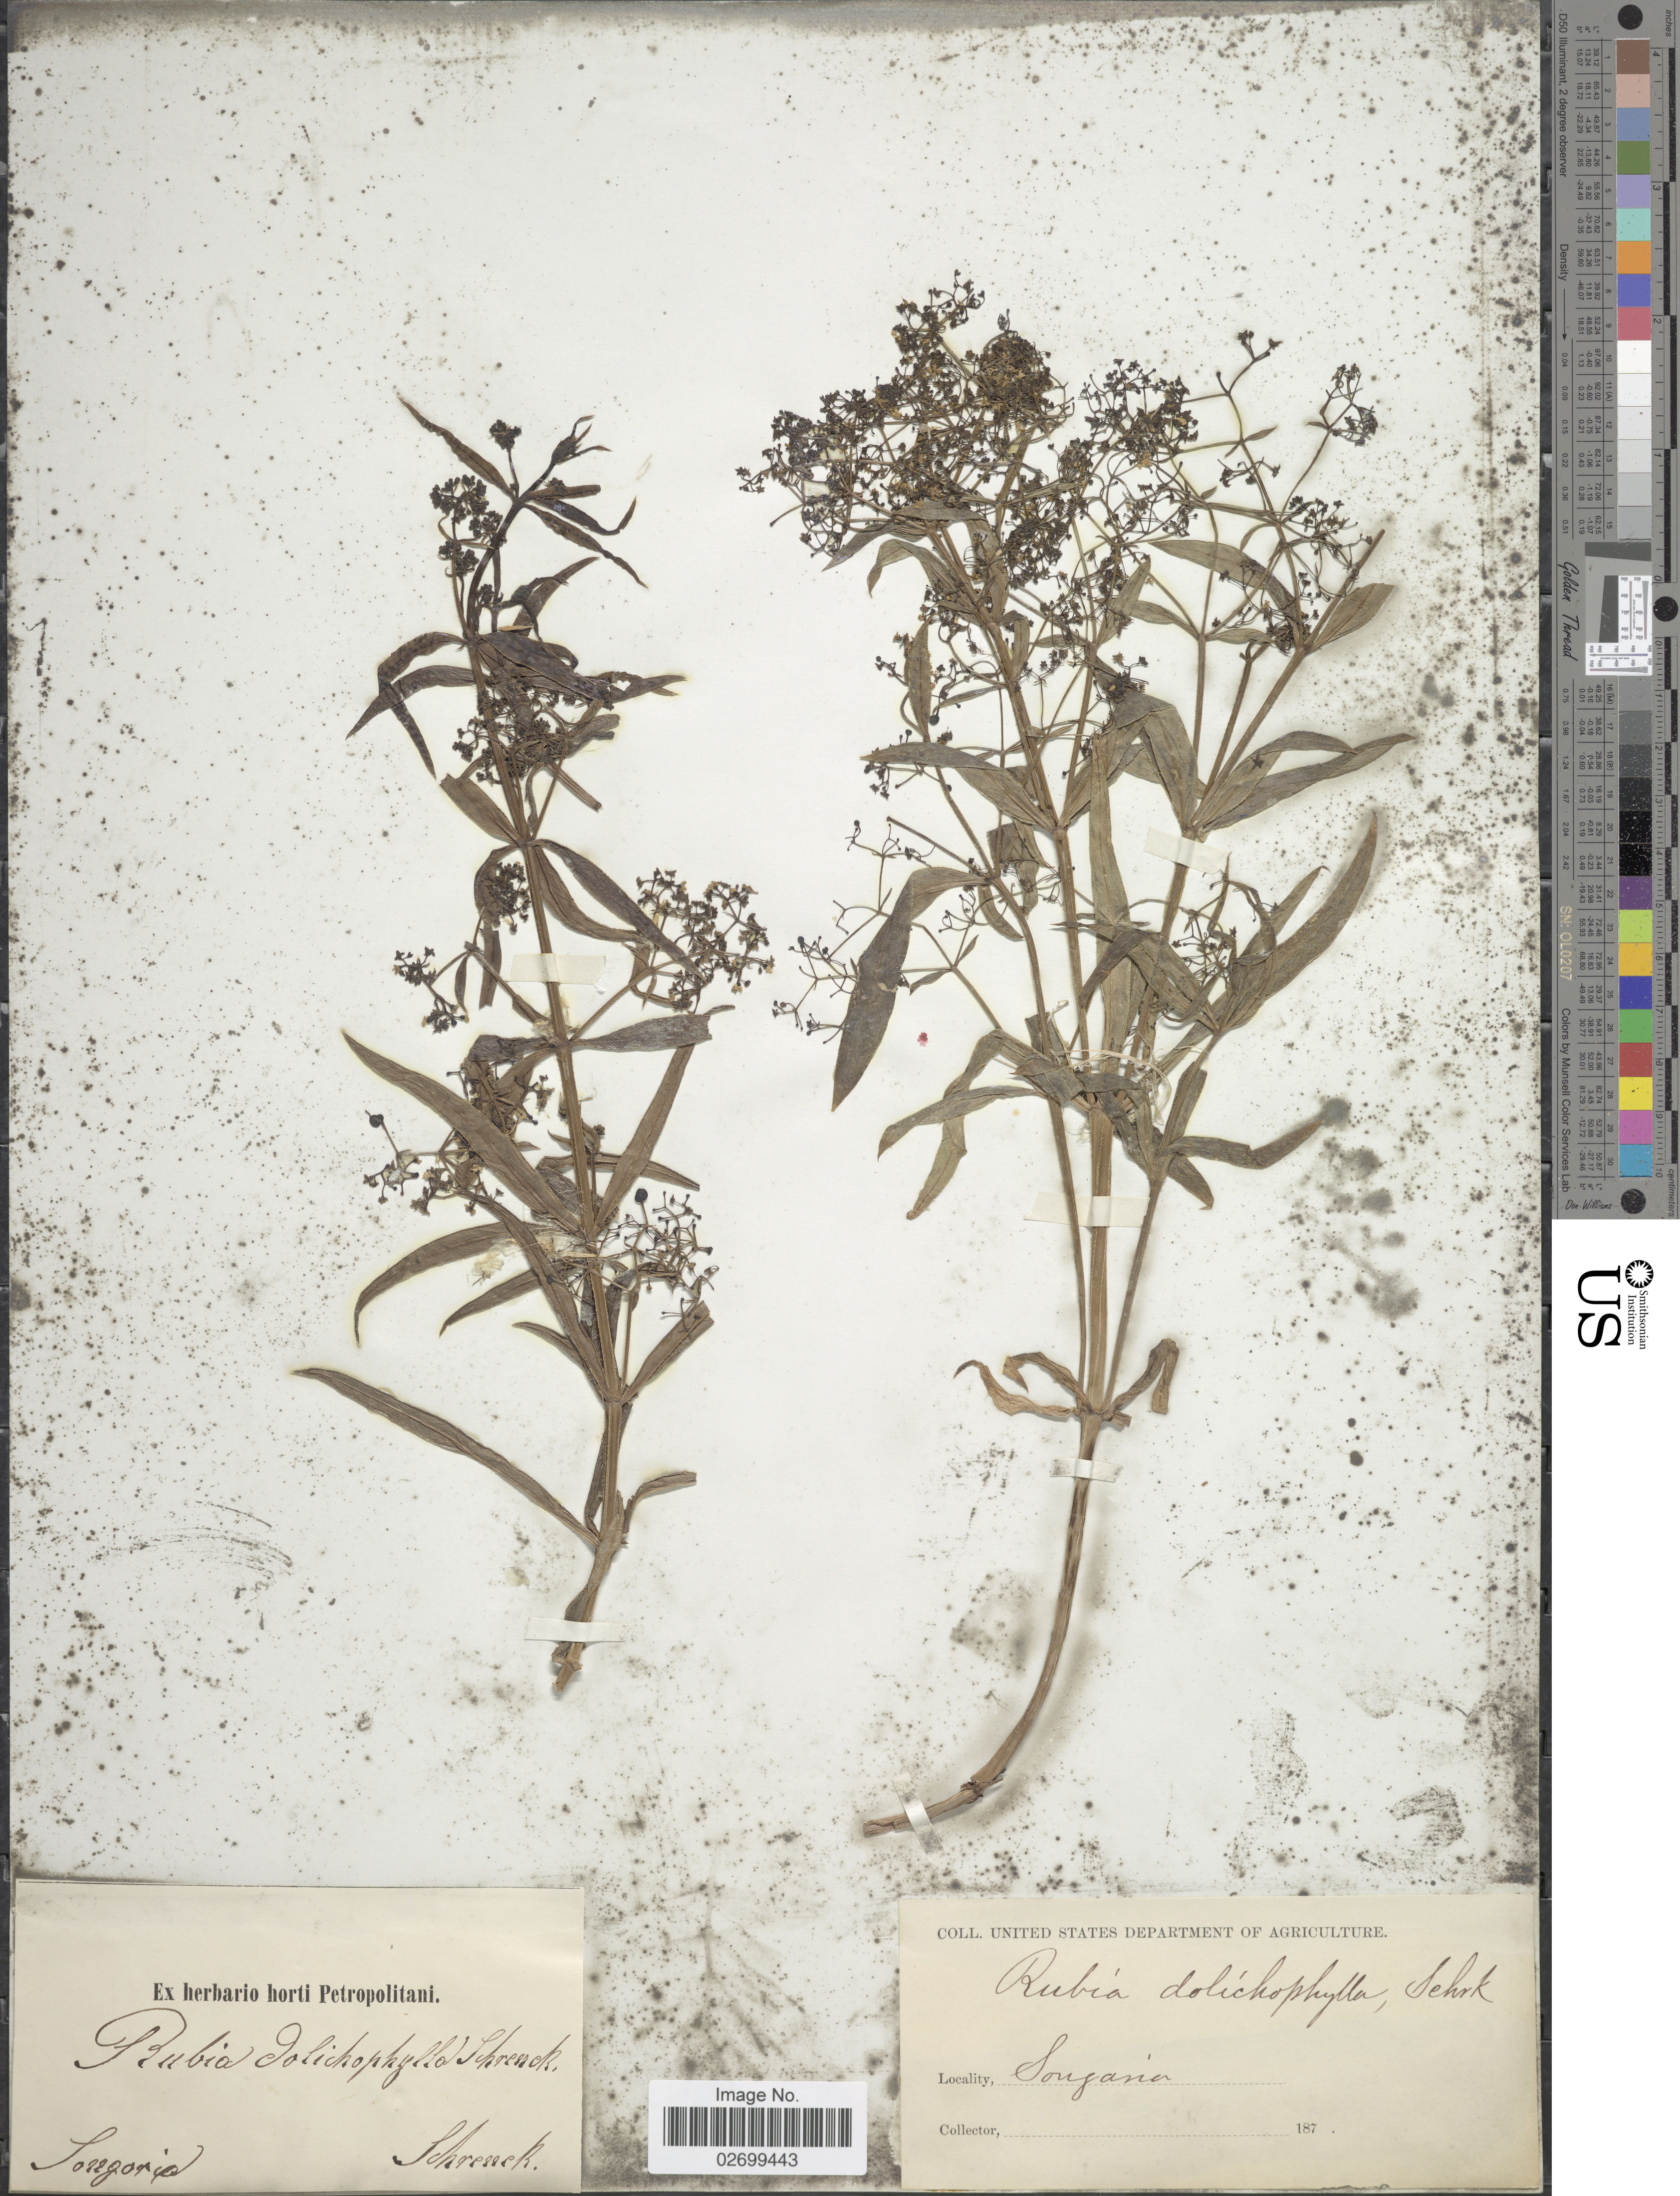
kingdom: Plantae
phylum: Tracheophyta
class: Magnoliopsida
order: Gentianales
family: Rubiaceae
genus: Rubia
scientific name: Rubia dolichophylla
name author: Schrenk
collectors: -- Schrenck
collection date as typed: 187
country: China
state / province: Gansu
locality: Songaria